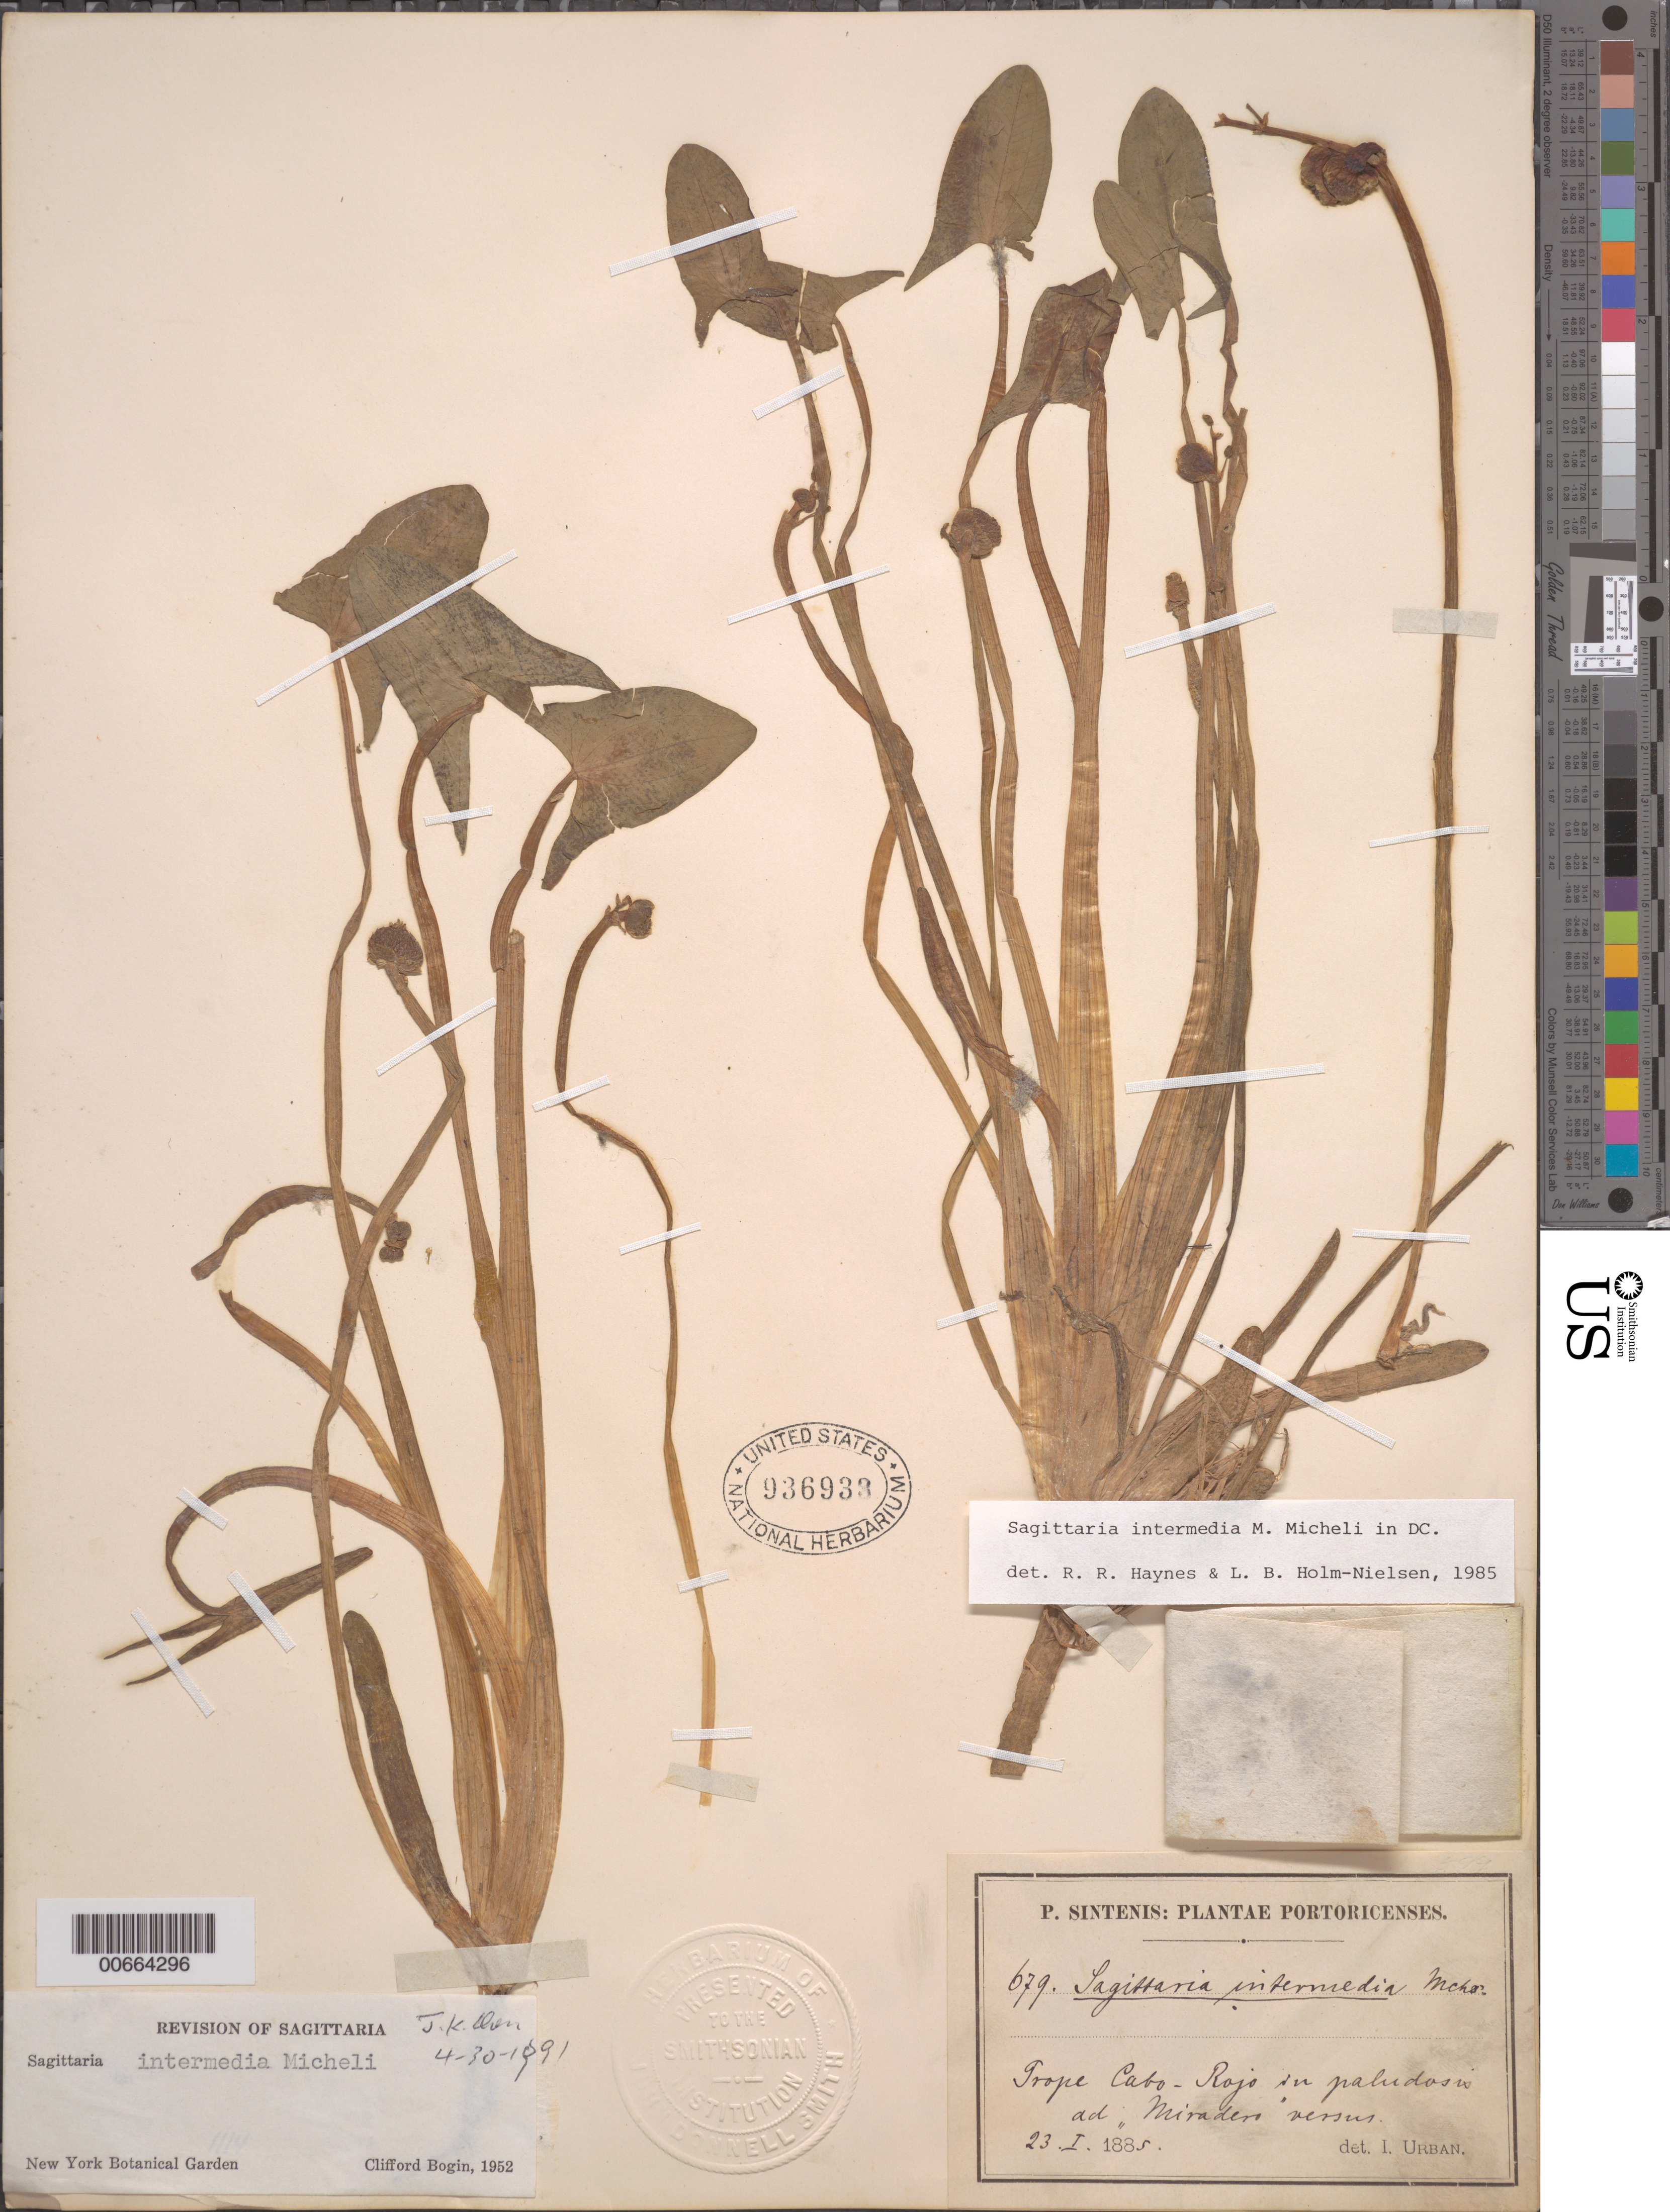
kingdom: Plantae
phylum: Tracheophyta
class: Liliopsida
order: Alismatales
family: Alismataceae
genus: Sagittaria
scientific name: Sagittaria intermedia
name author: Micheli in A. DC.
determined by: Haynes, R. R.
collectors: P. Sintenis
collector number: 679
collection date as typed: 23 Jan 1885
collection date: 1885-01-23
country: Puerto Rico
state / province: Cabo Rojo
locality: Prope Cabo -Rojo in paludosis ad "Miradero" versus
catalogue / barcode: US 936933